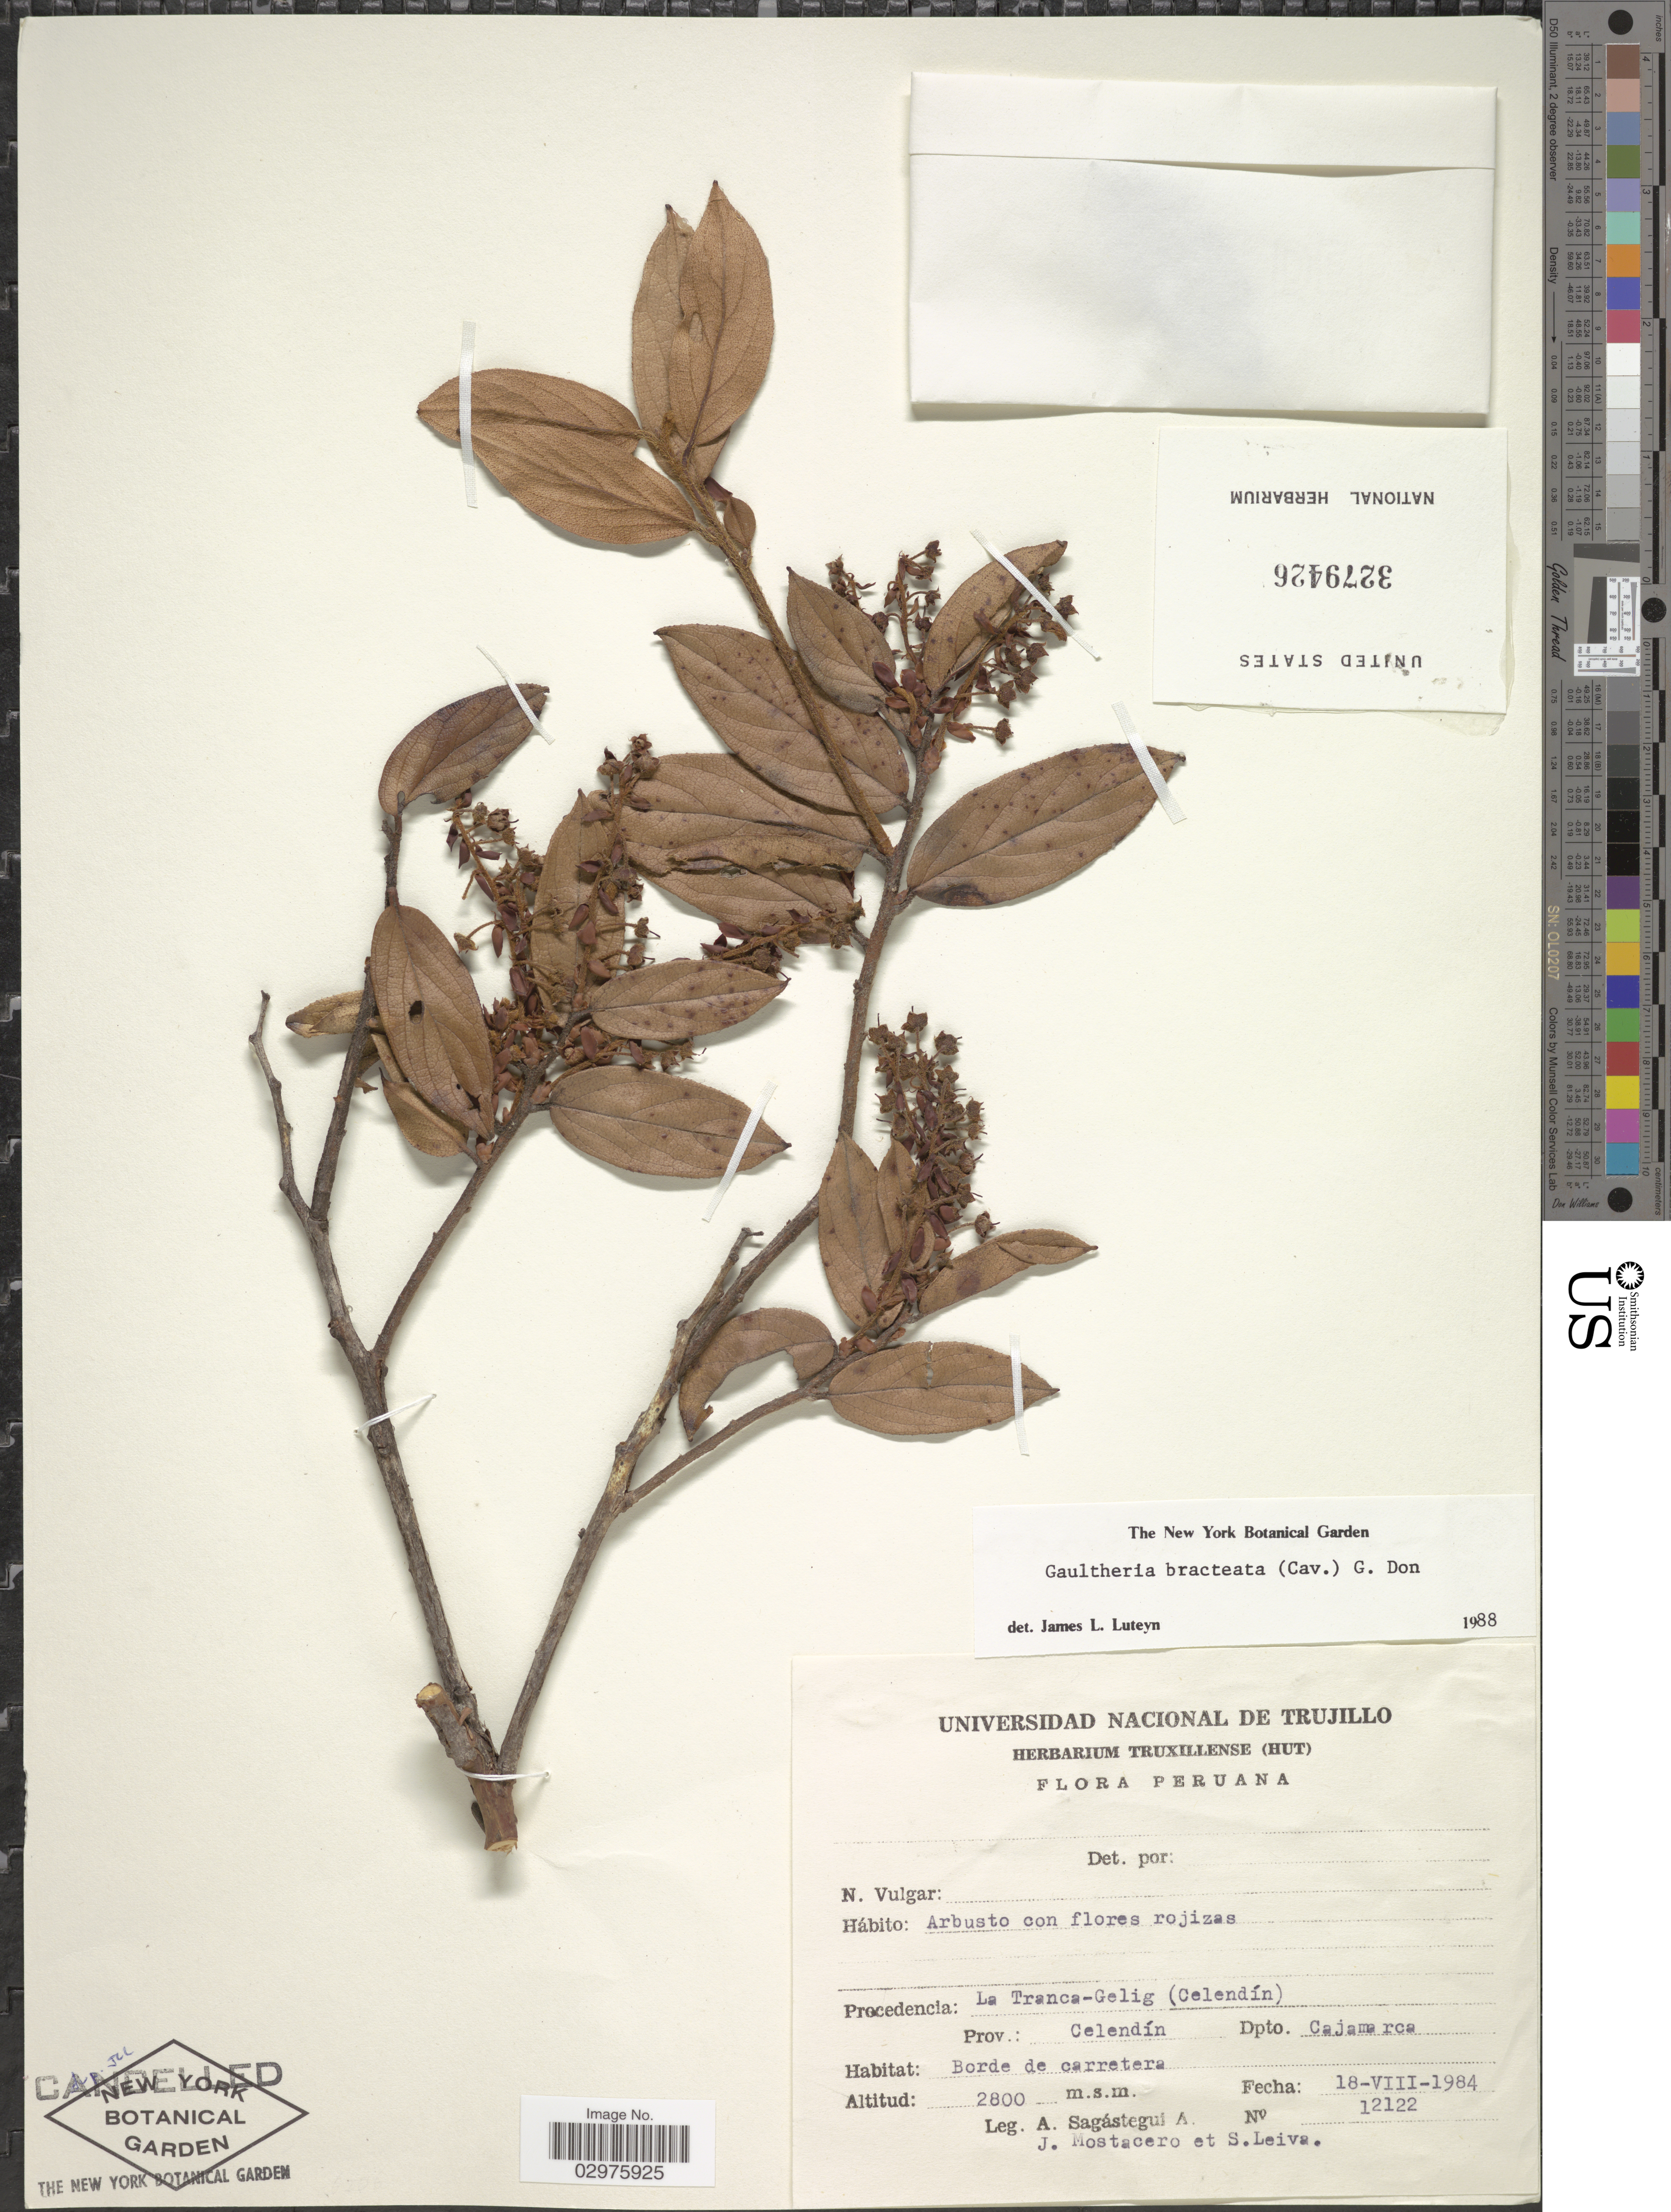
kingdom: Plantae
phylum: Tracheophyta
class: Magnoliopsida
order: Ericales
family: Ericaceae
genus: Gaultheria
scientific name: Gaultheria bracteata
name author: (Cav.) G. Don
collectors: A. Sagástegui A., J. Mostacero & S. Leiva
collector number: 12122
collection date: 1984-08-18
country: Peru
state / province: Cajamarca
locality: La Tranca-Gelig (Celendín). Prov.: Celendín. Dpto. Cajamarca.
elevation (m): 2800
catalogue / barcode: US 3279426